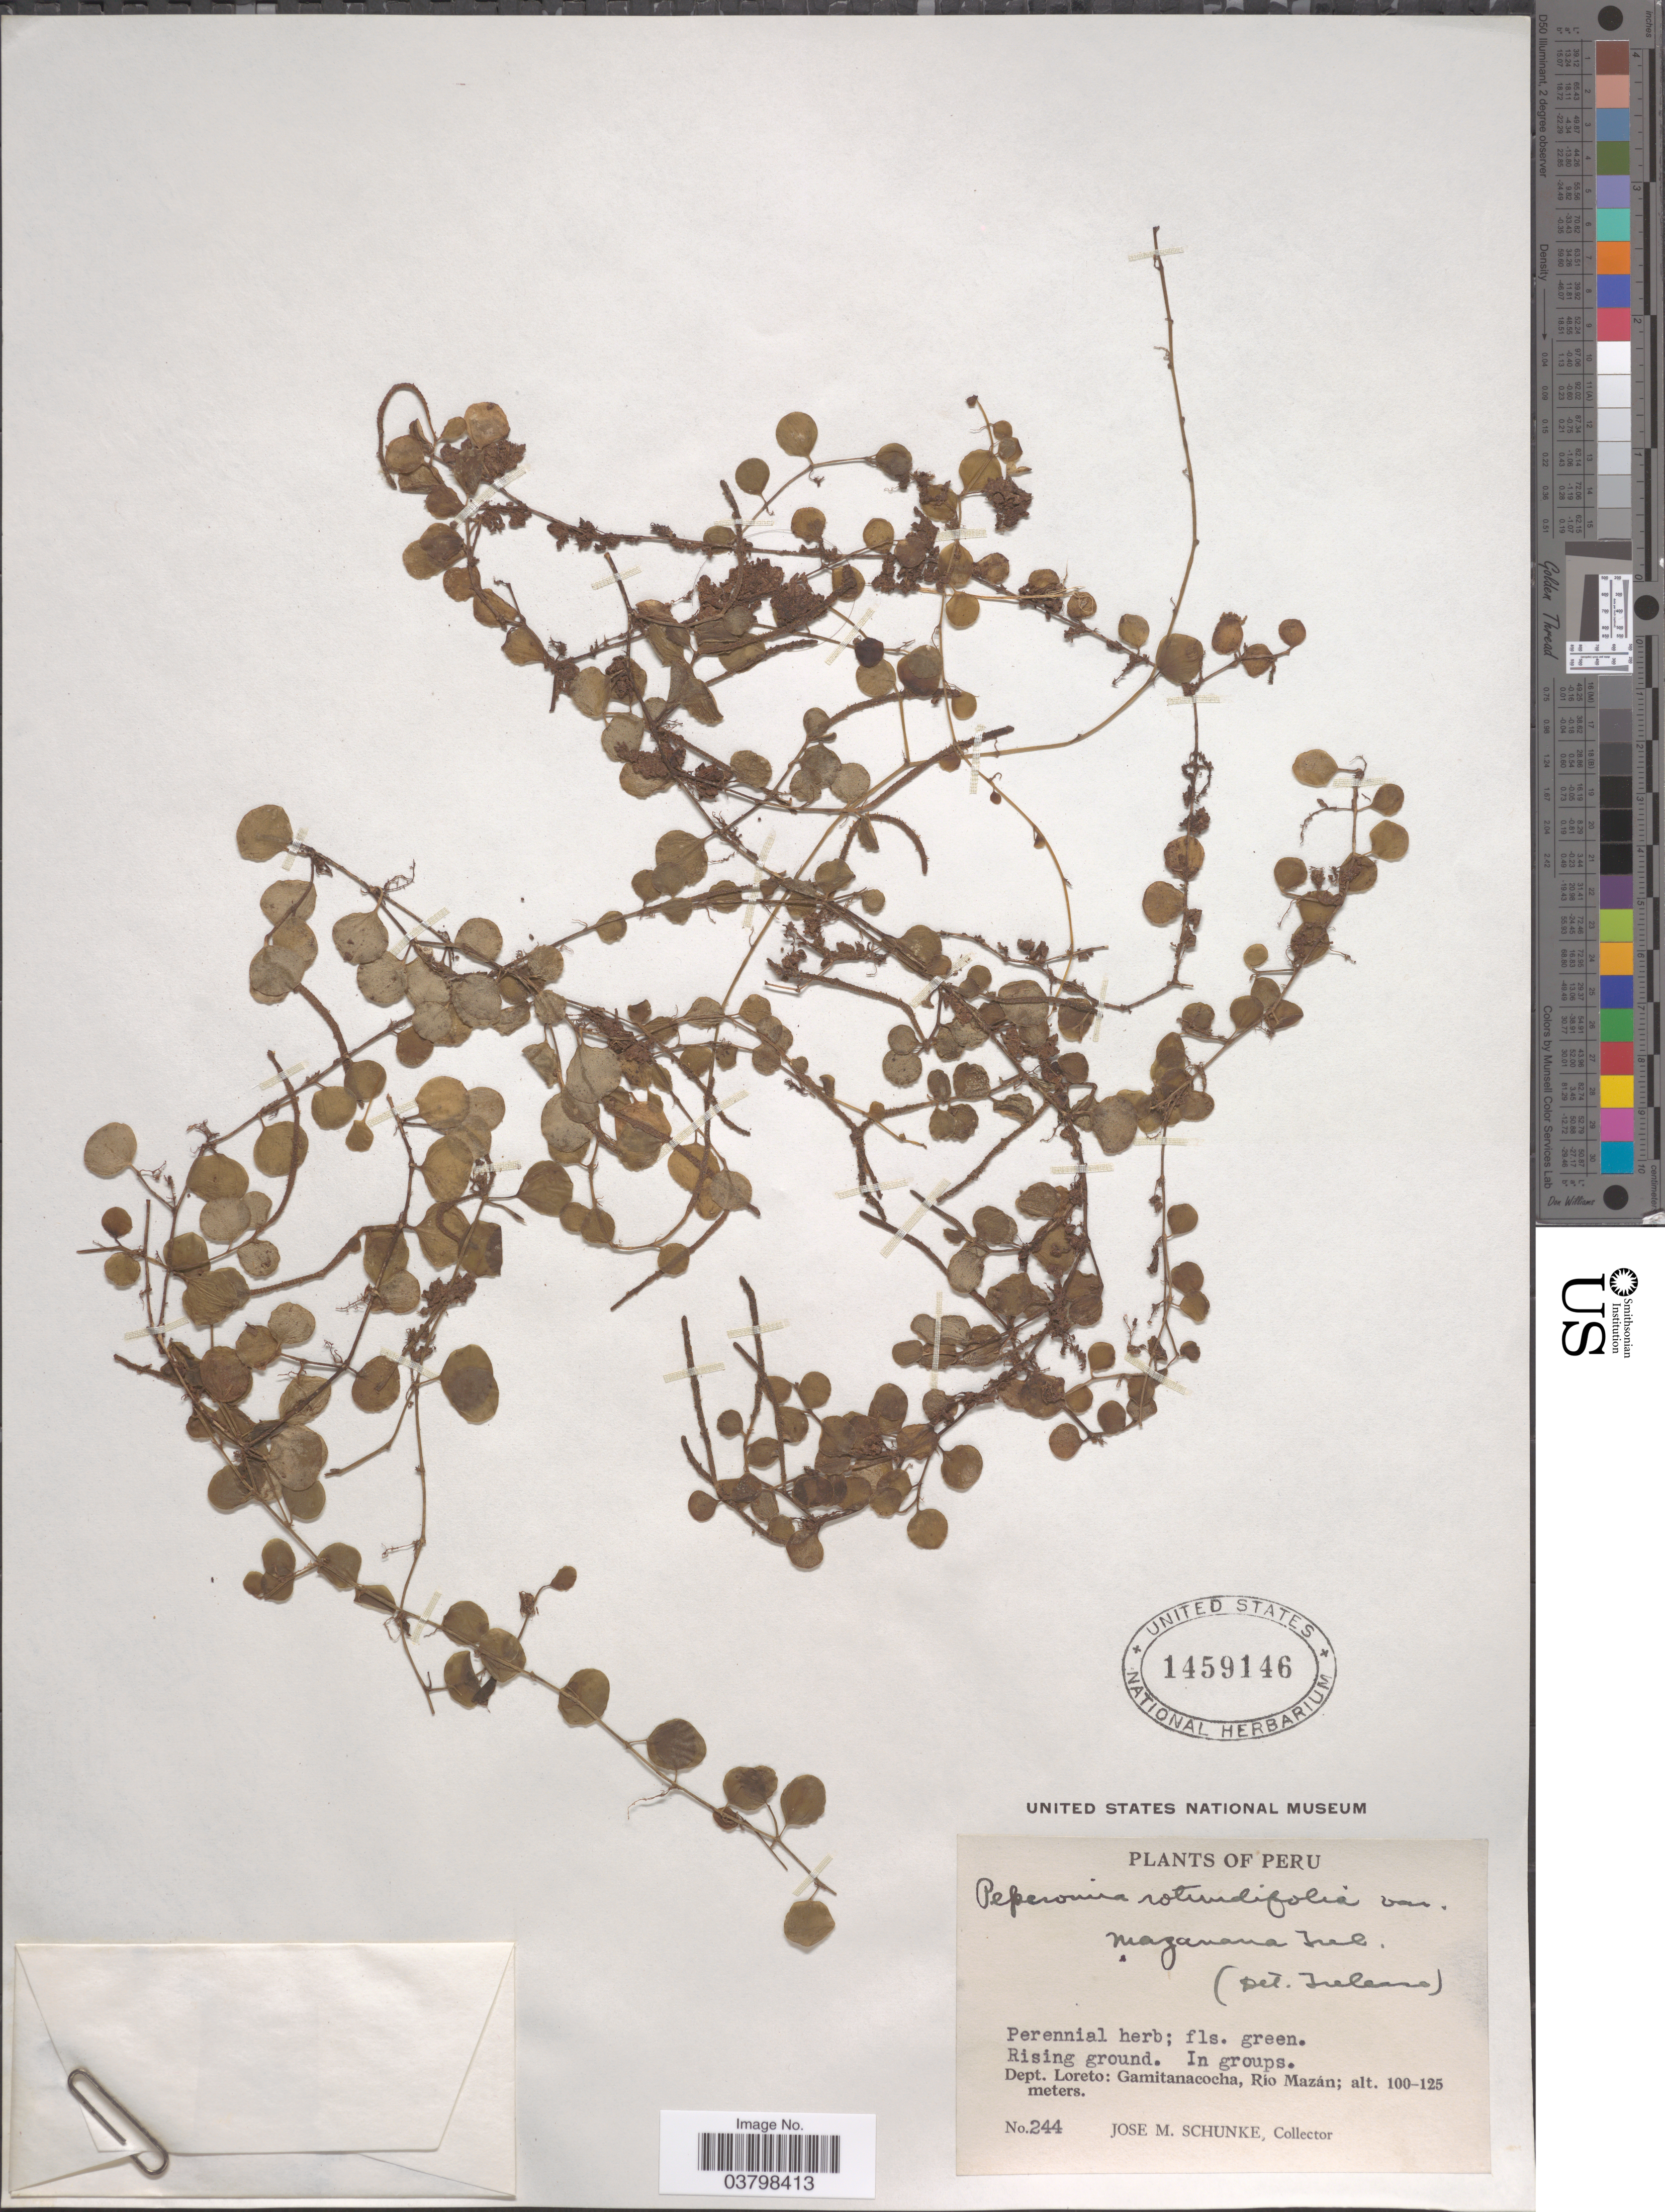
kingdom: Plantae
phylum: Tracheophyta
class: Magnoliopsida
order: Piperales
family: Piperaceae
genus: Peperomia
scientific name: Peperomia rotundifolia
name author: (L.) Kunth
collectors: J. M. Schunke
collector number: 244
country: Peru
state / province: Loreto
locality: Dept. Loreto: Gamitanacocha, Río Mazán.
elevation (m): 100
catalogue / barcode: US 1459146